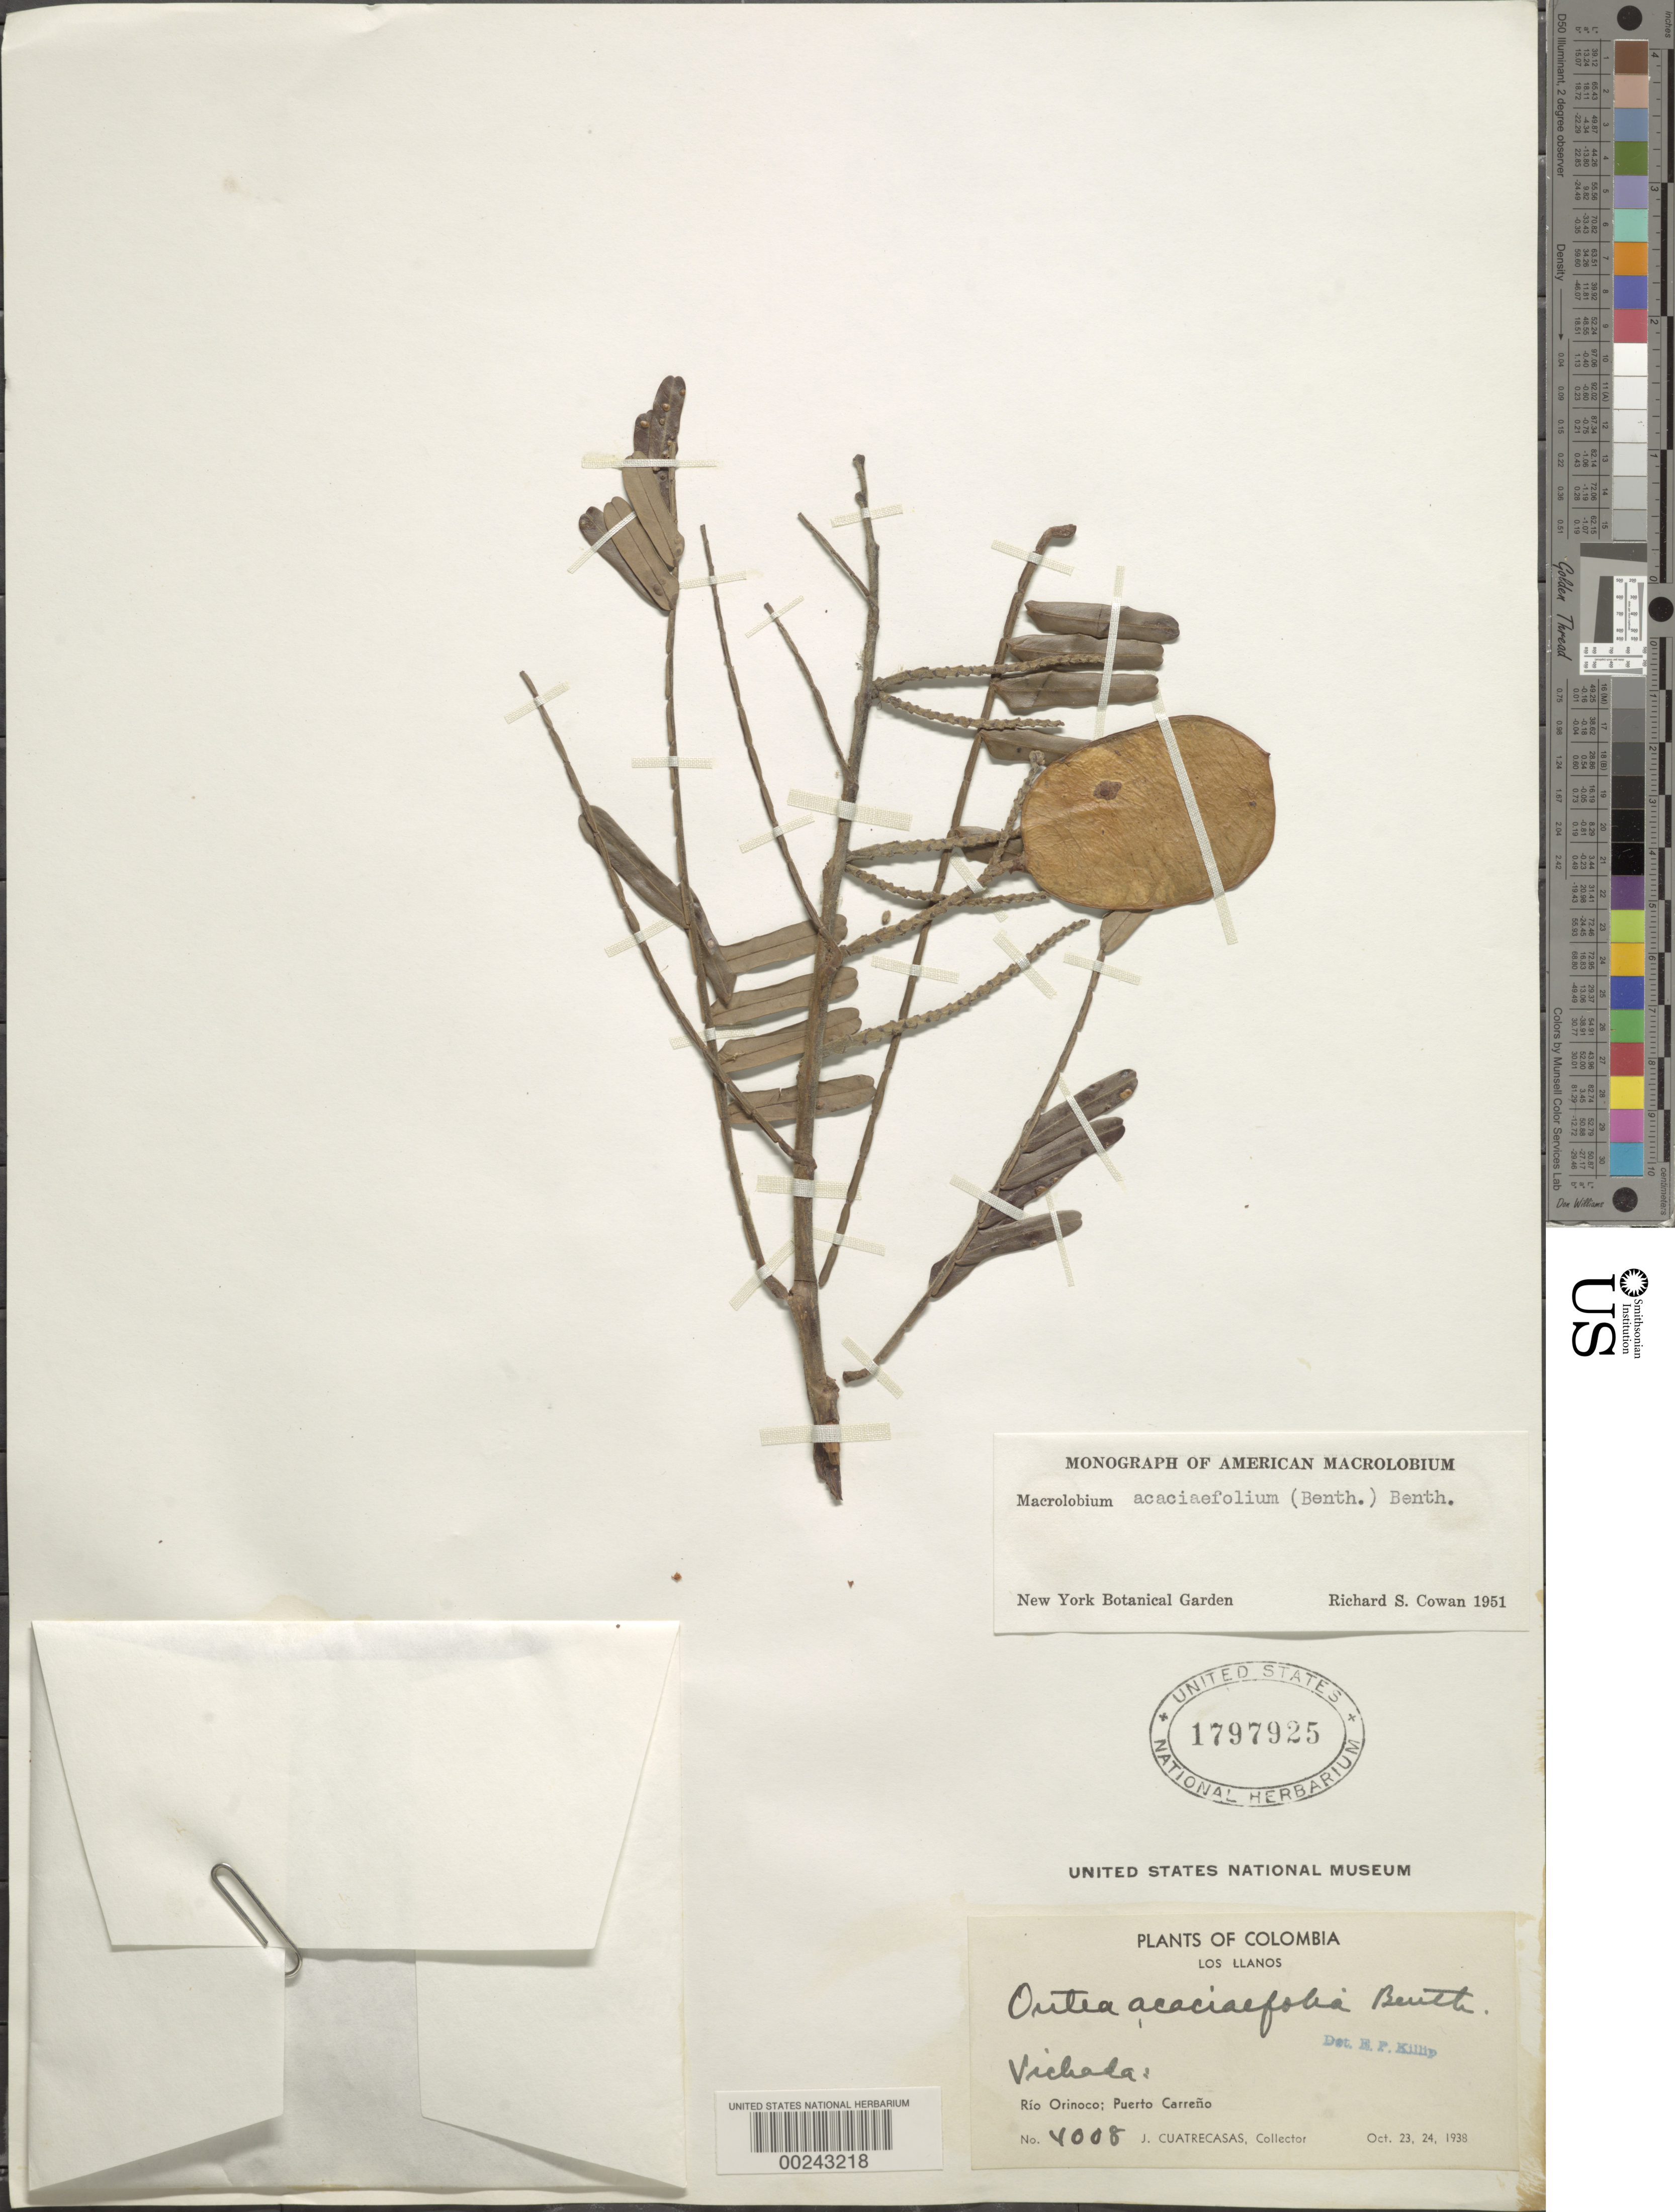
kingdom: Plantae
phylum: Tracheophyta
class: Magnoliopsida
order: Fabales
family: Fabaceae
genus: Macrolobium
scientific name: Macrolobium acaciifolium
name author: (Benth.) Benth.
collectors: J. Cuatrecasas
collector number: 4008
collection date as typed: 23 Oct 1938 and 24 Oct 1938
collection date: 1938-10-23,1938-10-24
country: Colombia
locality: Vichala; Rio orinoco; Puerto carreno; los Llanos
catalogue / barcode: US 1797925